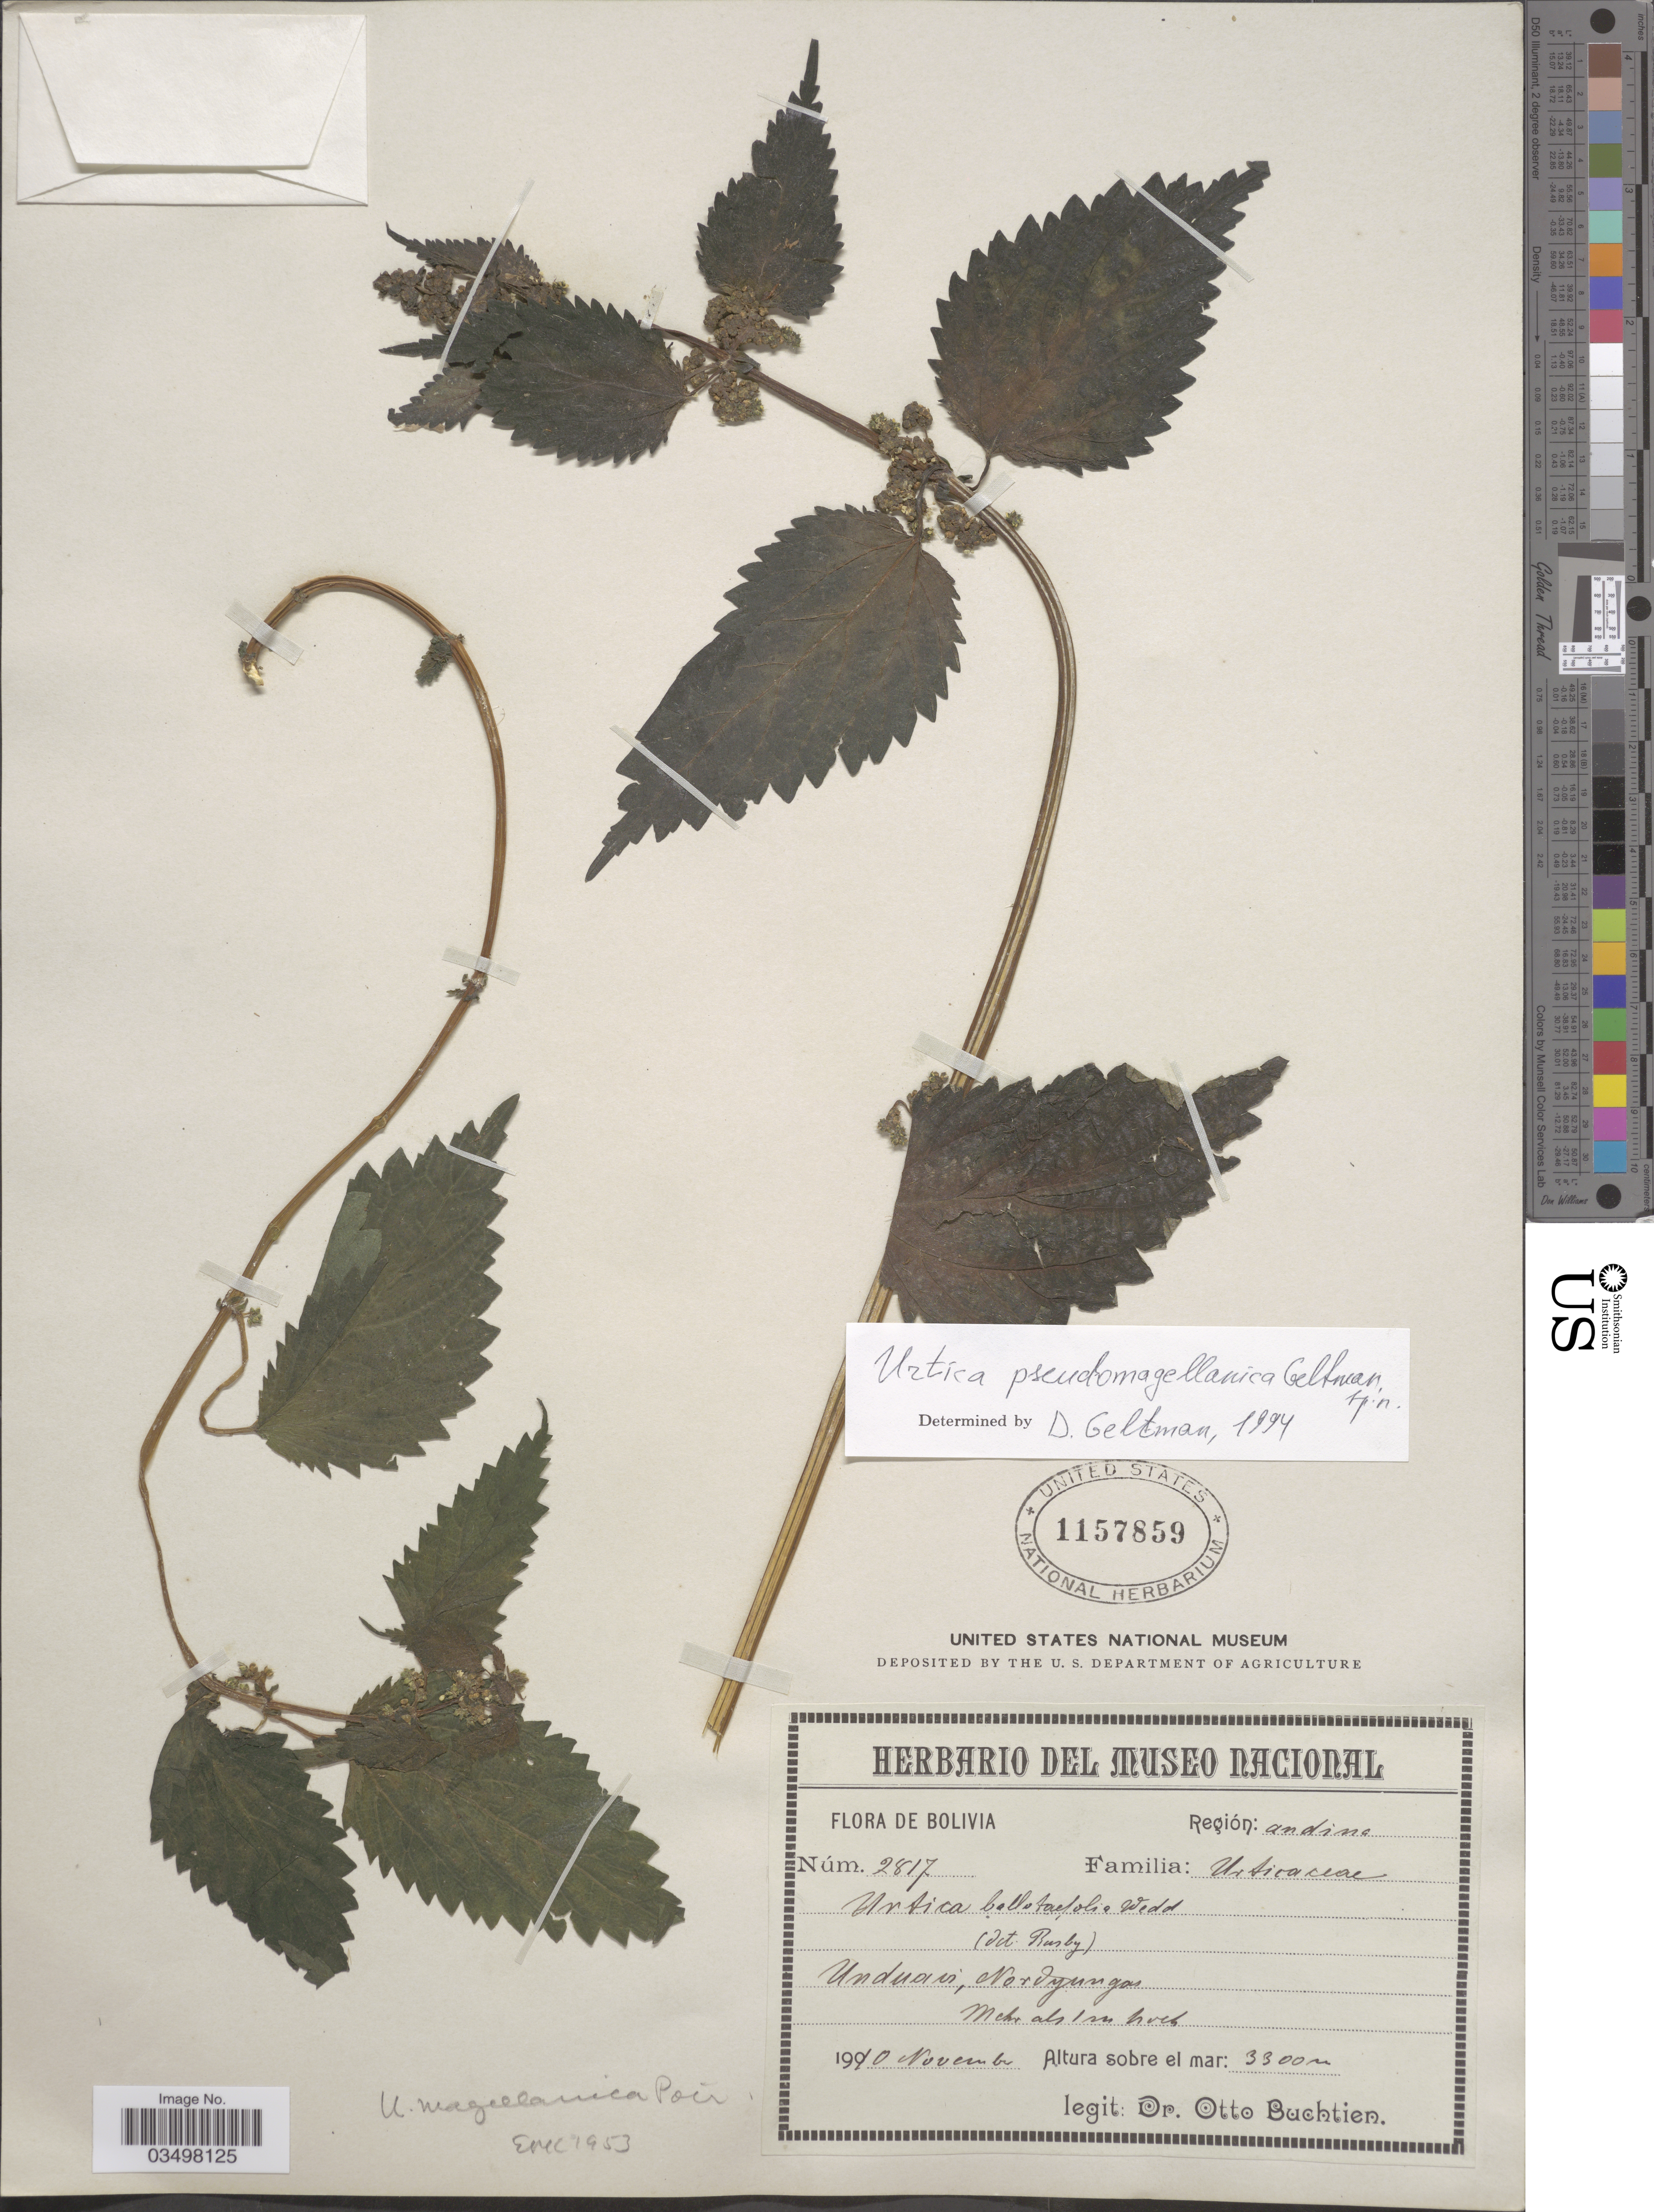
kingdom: Plantae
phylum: Tracheophyta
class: Magnoliopsida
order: Rosales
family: Urticaceae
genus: Urtica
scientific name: Urtica pseudomagellanica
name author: Geltman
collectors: O. Buchtien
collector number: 2817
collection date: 1910-11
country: Bolivia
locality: Región: andina. Unduavi; Nordyungas.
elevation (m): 3300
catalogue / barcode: US 1157859